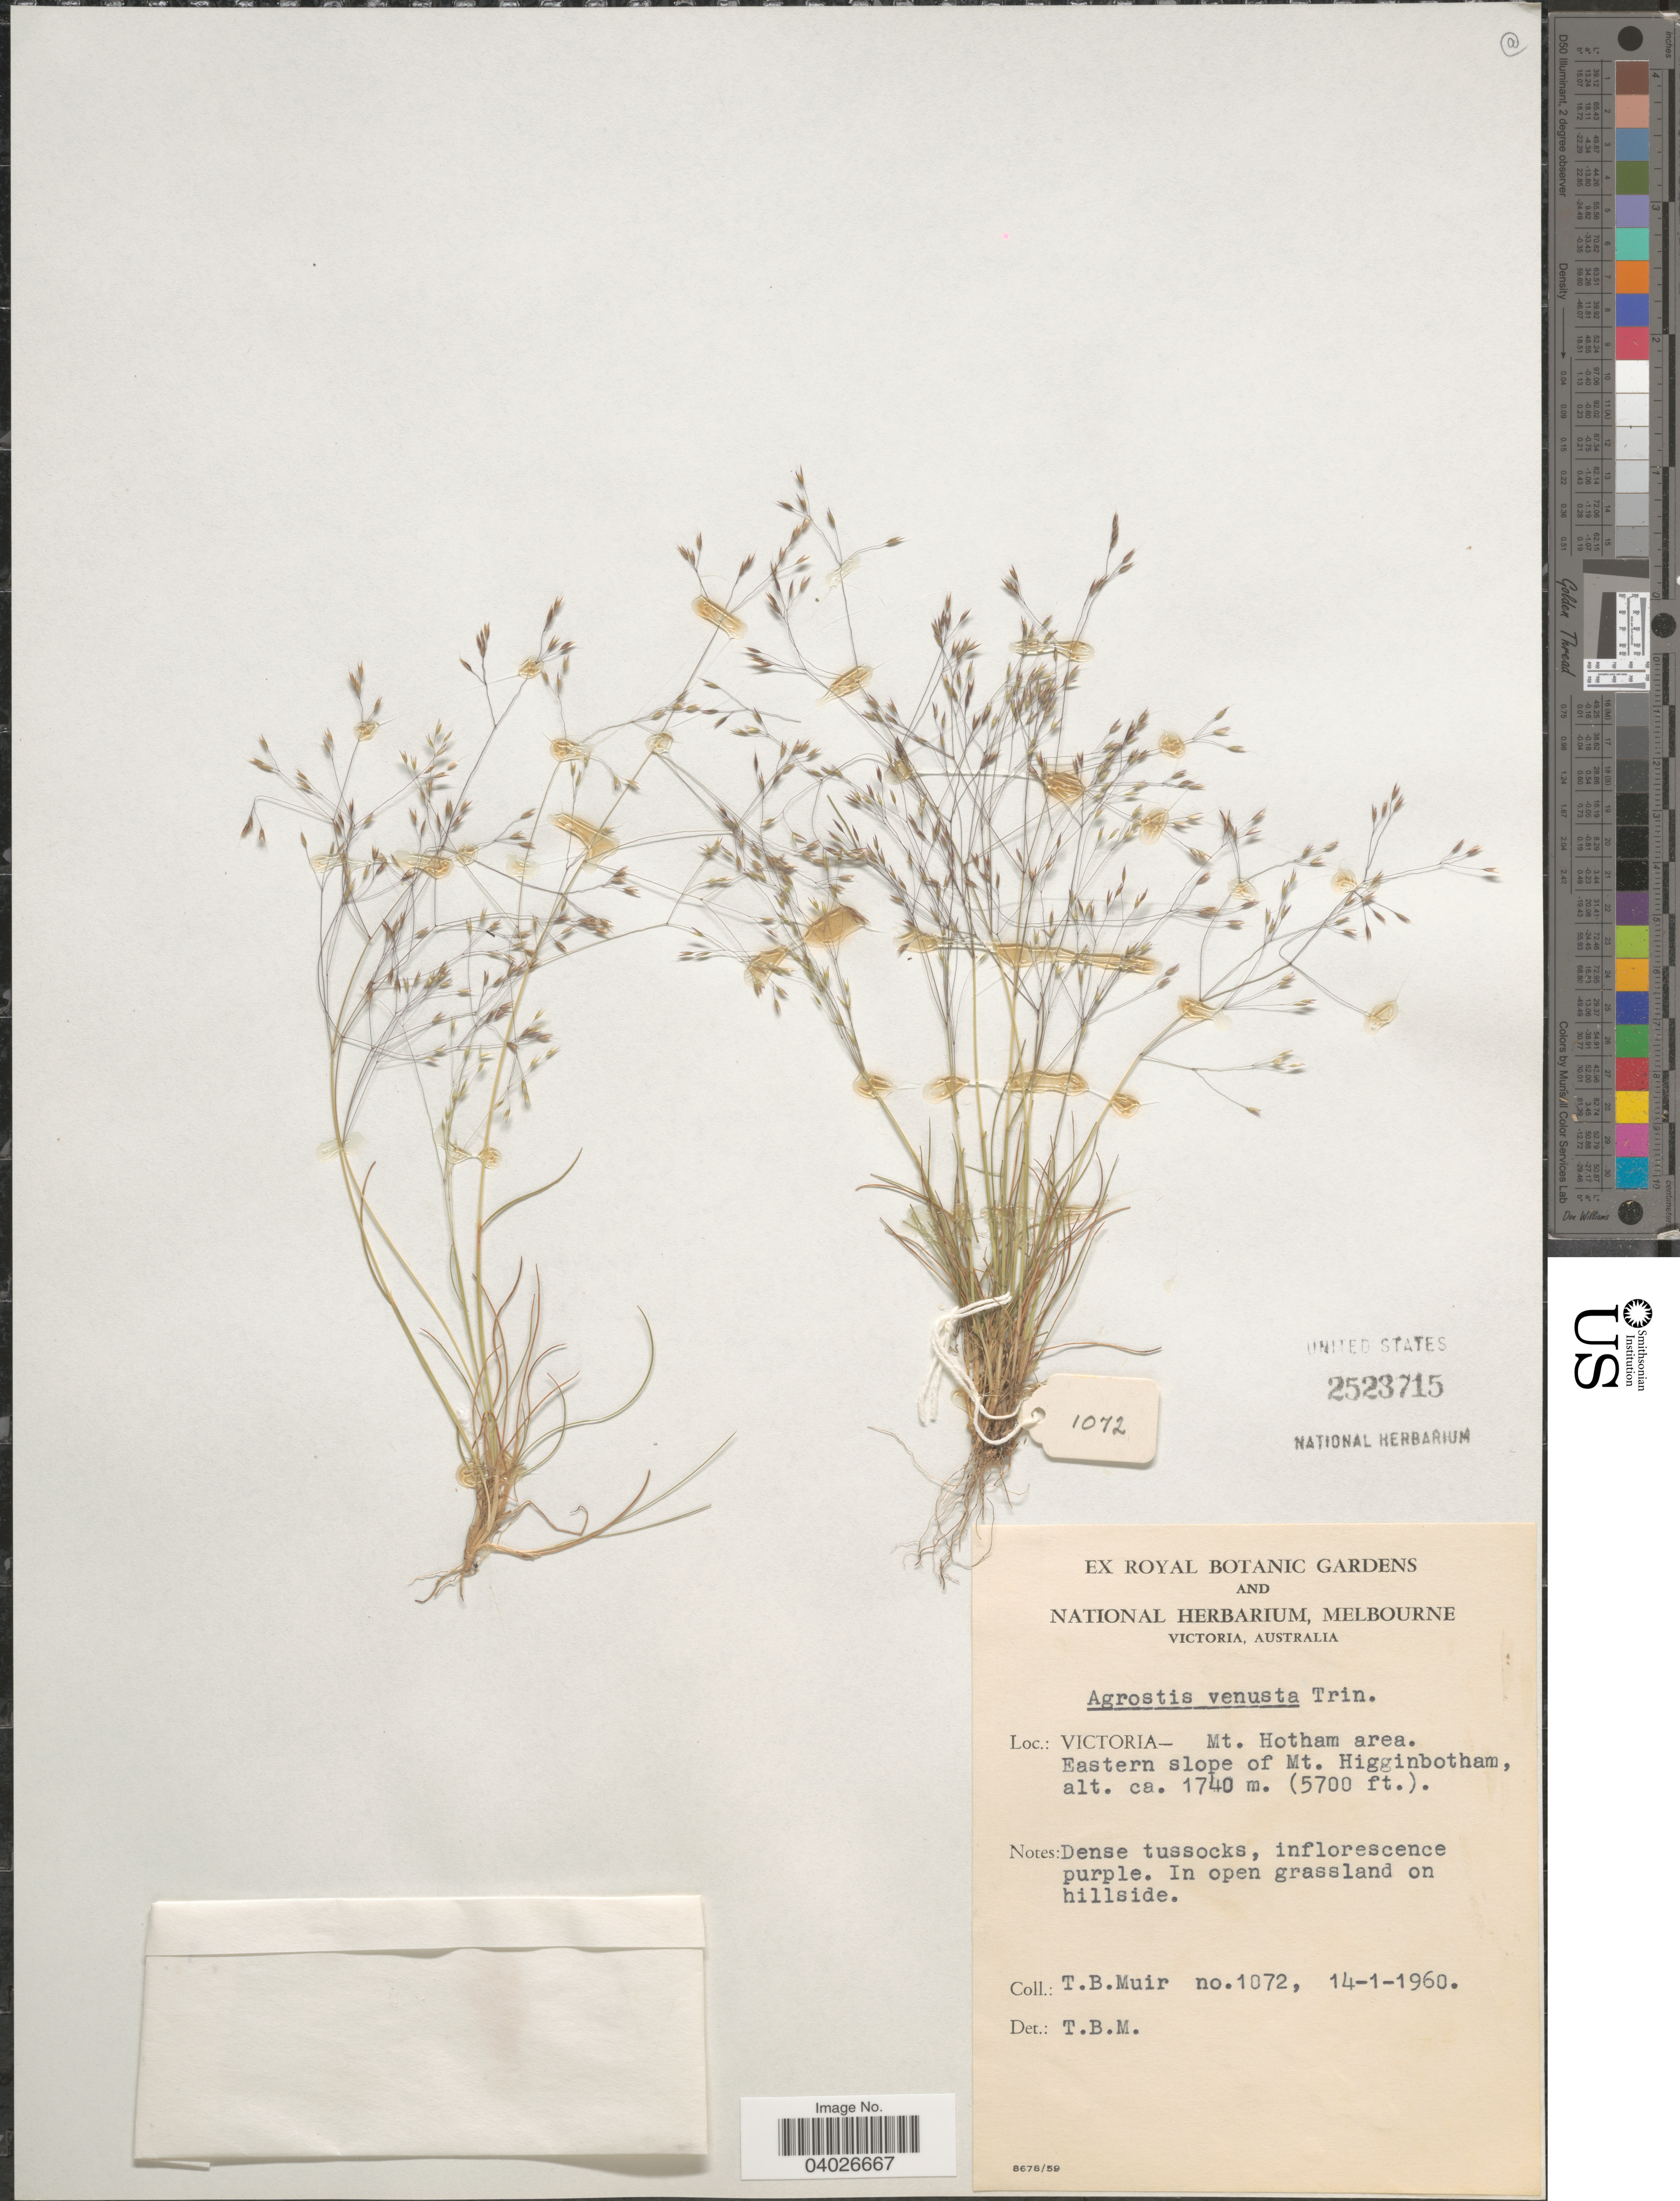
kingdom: Plantae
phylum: Tracheophyta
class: Liliopsida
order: Poales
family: Poaceae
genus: Agrostis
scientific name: Agrostis venusta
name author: Trin.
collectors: T. Muir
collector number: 1072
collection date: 1960-01-14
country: Australia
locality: Victoria- Mt. Hotham area. Eastern slope of Mt. Higginbotham.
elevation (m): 1740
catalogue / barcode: US 2523715